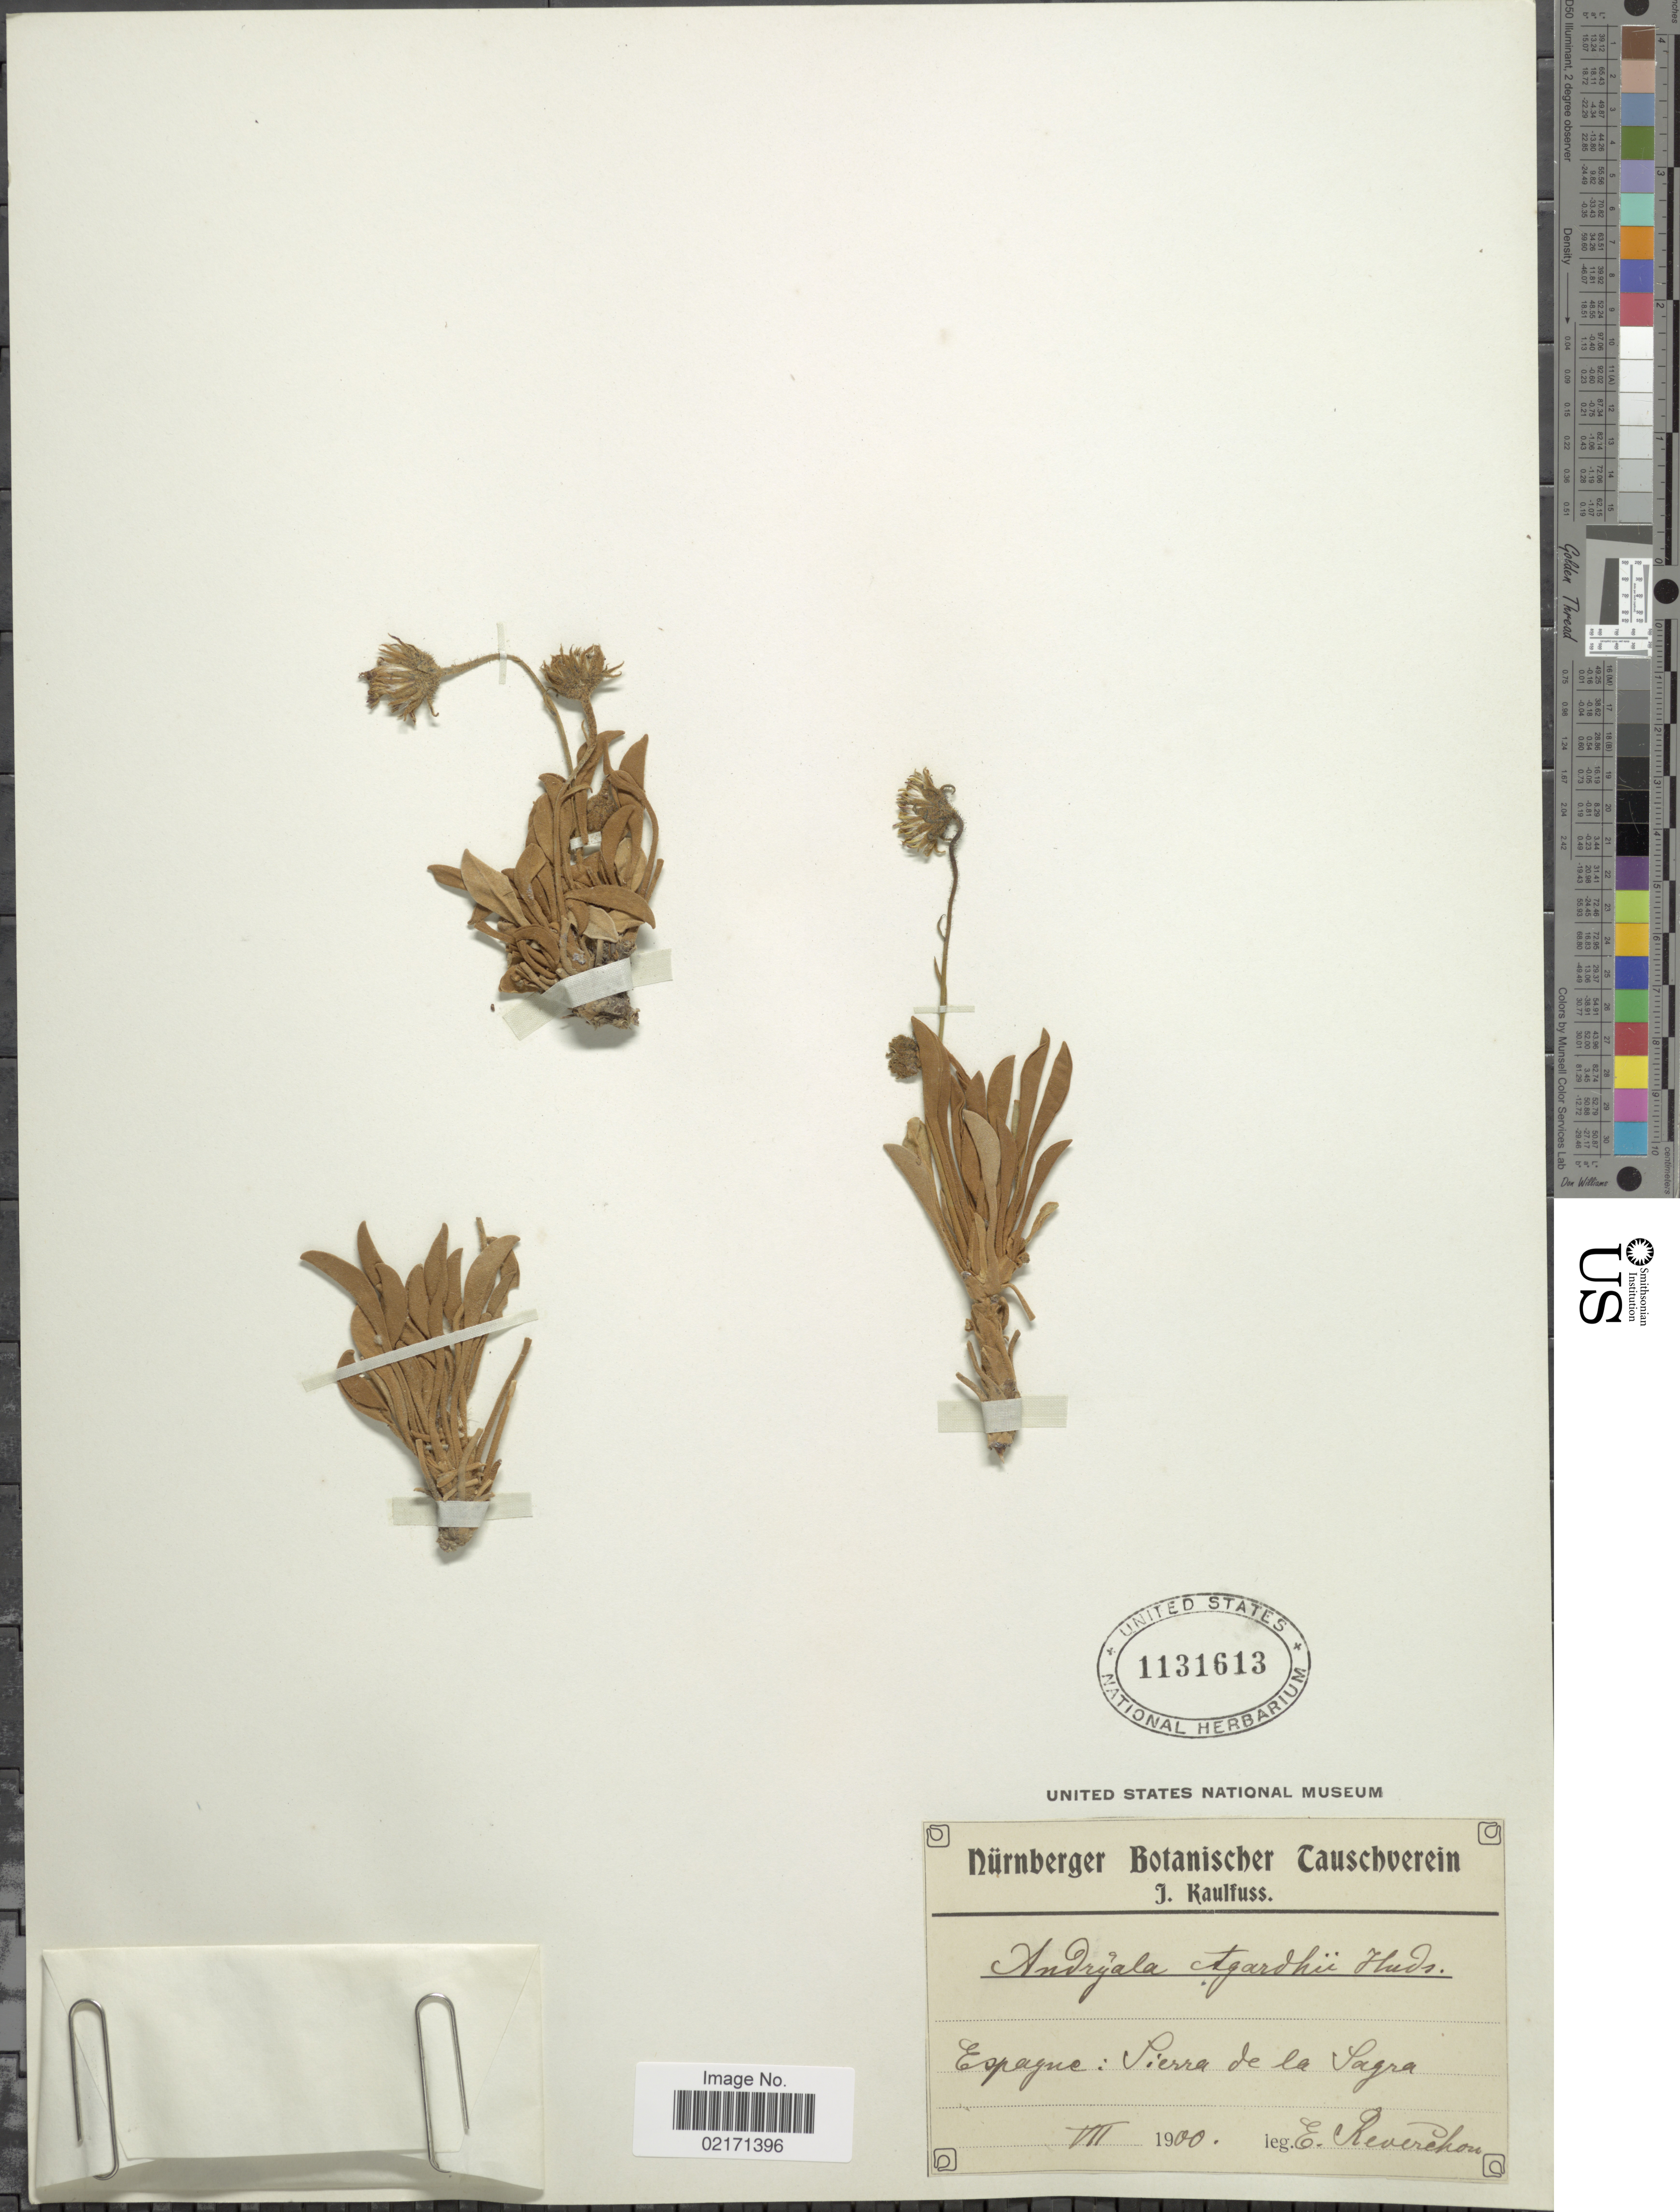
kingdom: Plantae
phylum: Tracheophyta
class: Magnoliopsida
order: Asterales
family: Asteraceae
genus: Andryala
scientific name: Andryala agardhii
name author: Haens. ex DC.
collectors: E. Reverchon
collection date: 1900-07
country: Spain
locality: Sierra de la Sagra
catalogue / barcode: US 1131613